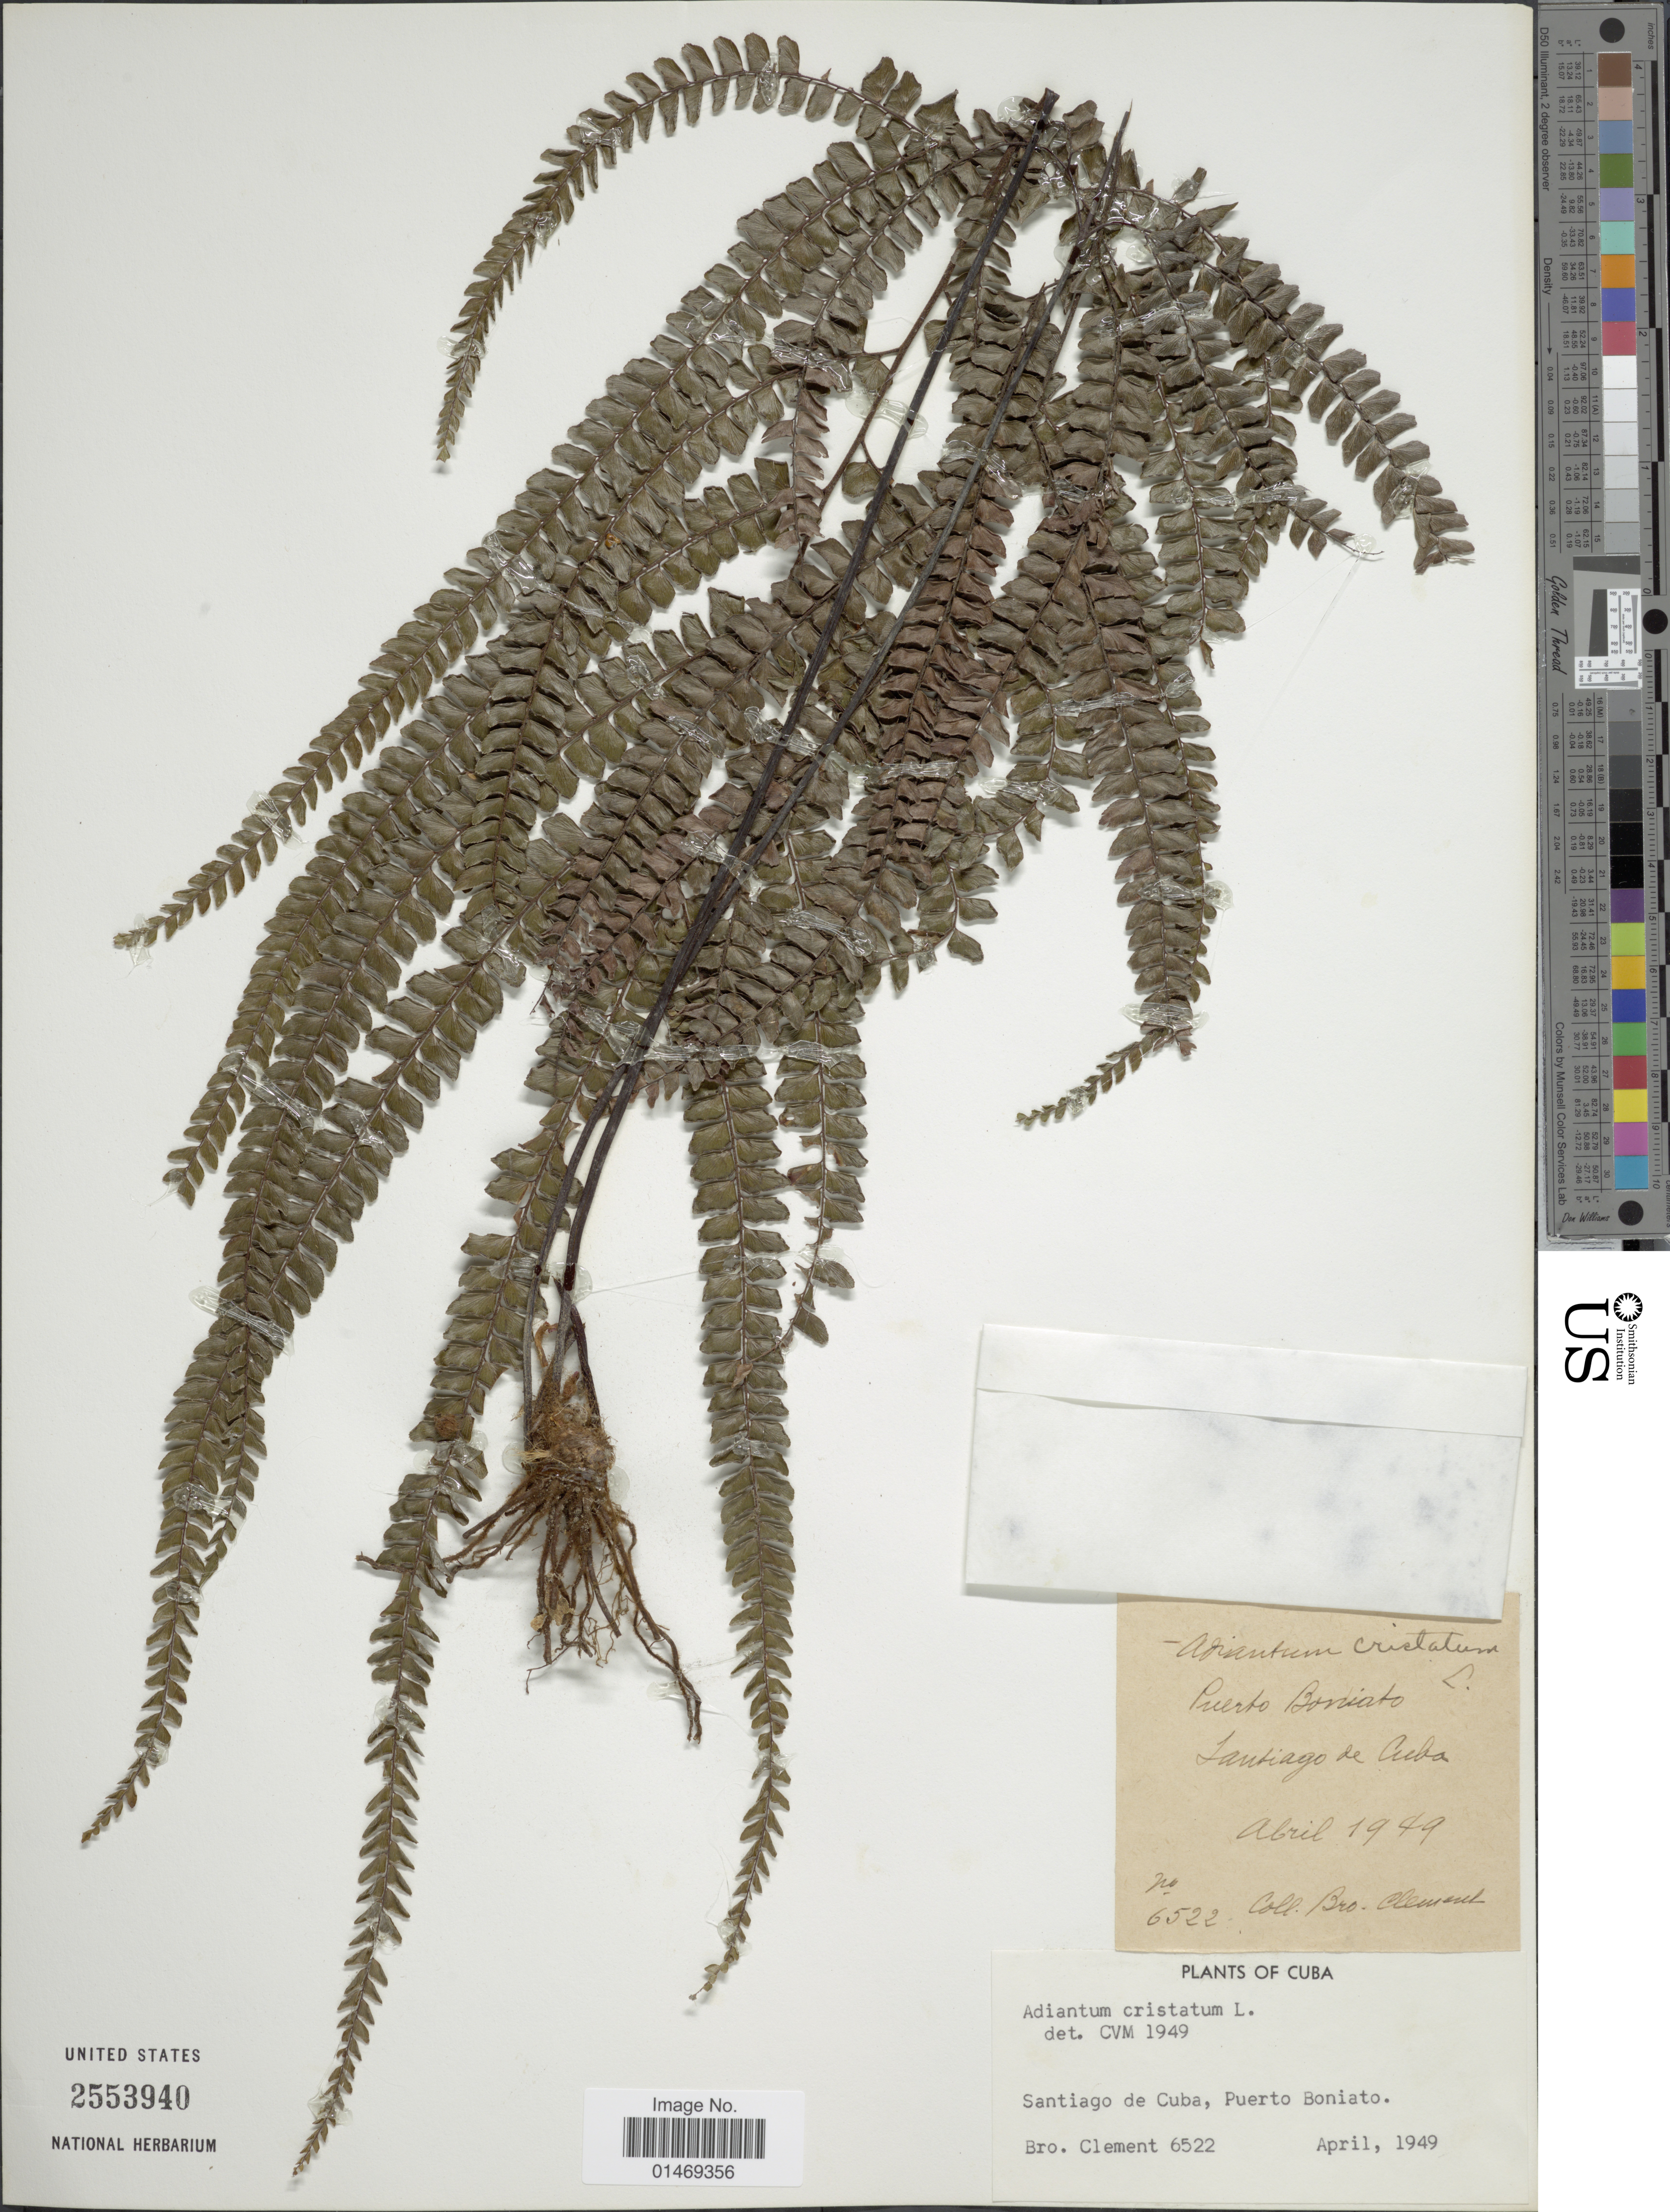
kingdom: Plantae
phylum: Tracheophyta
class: Polypodiopsida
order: Polypodiales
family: Pteridaceae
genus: Adiantum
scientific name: Adiantum pyramidale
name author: (L.) Willd.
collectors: B. Clement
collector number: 6522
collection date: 1949-04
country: Cuba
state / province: Santiago de Cuba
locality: Puerto Boniato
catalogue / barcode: US 2553940